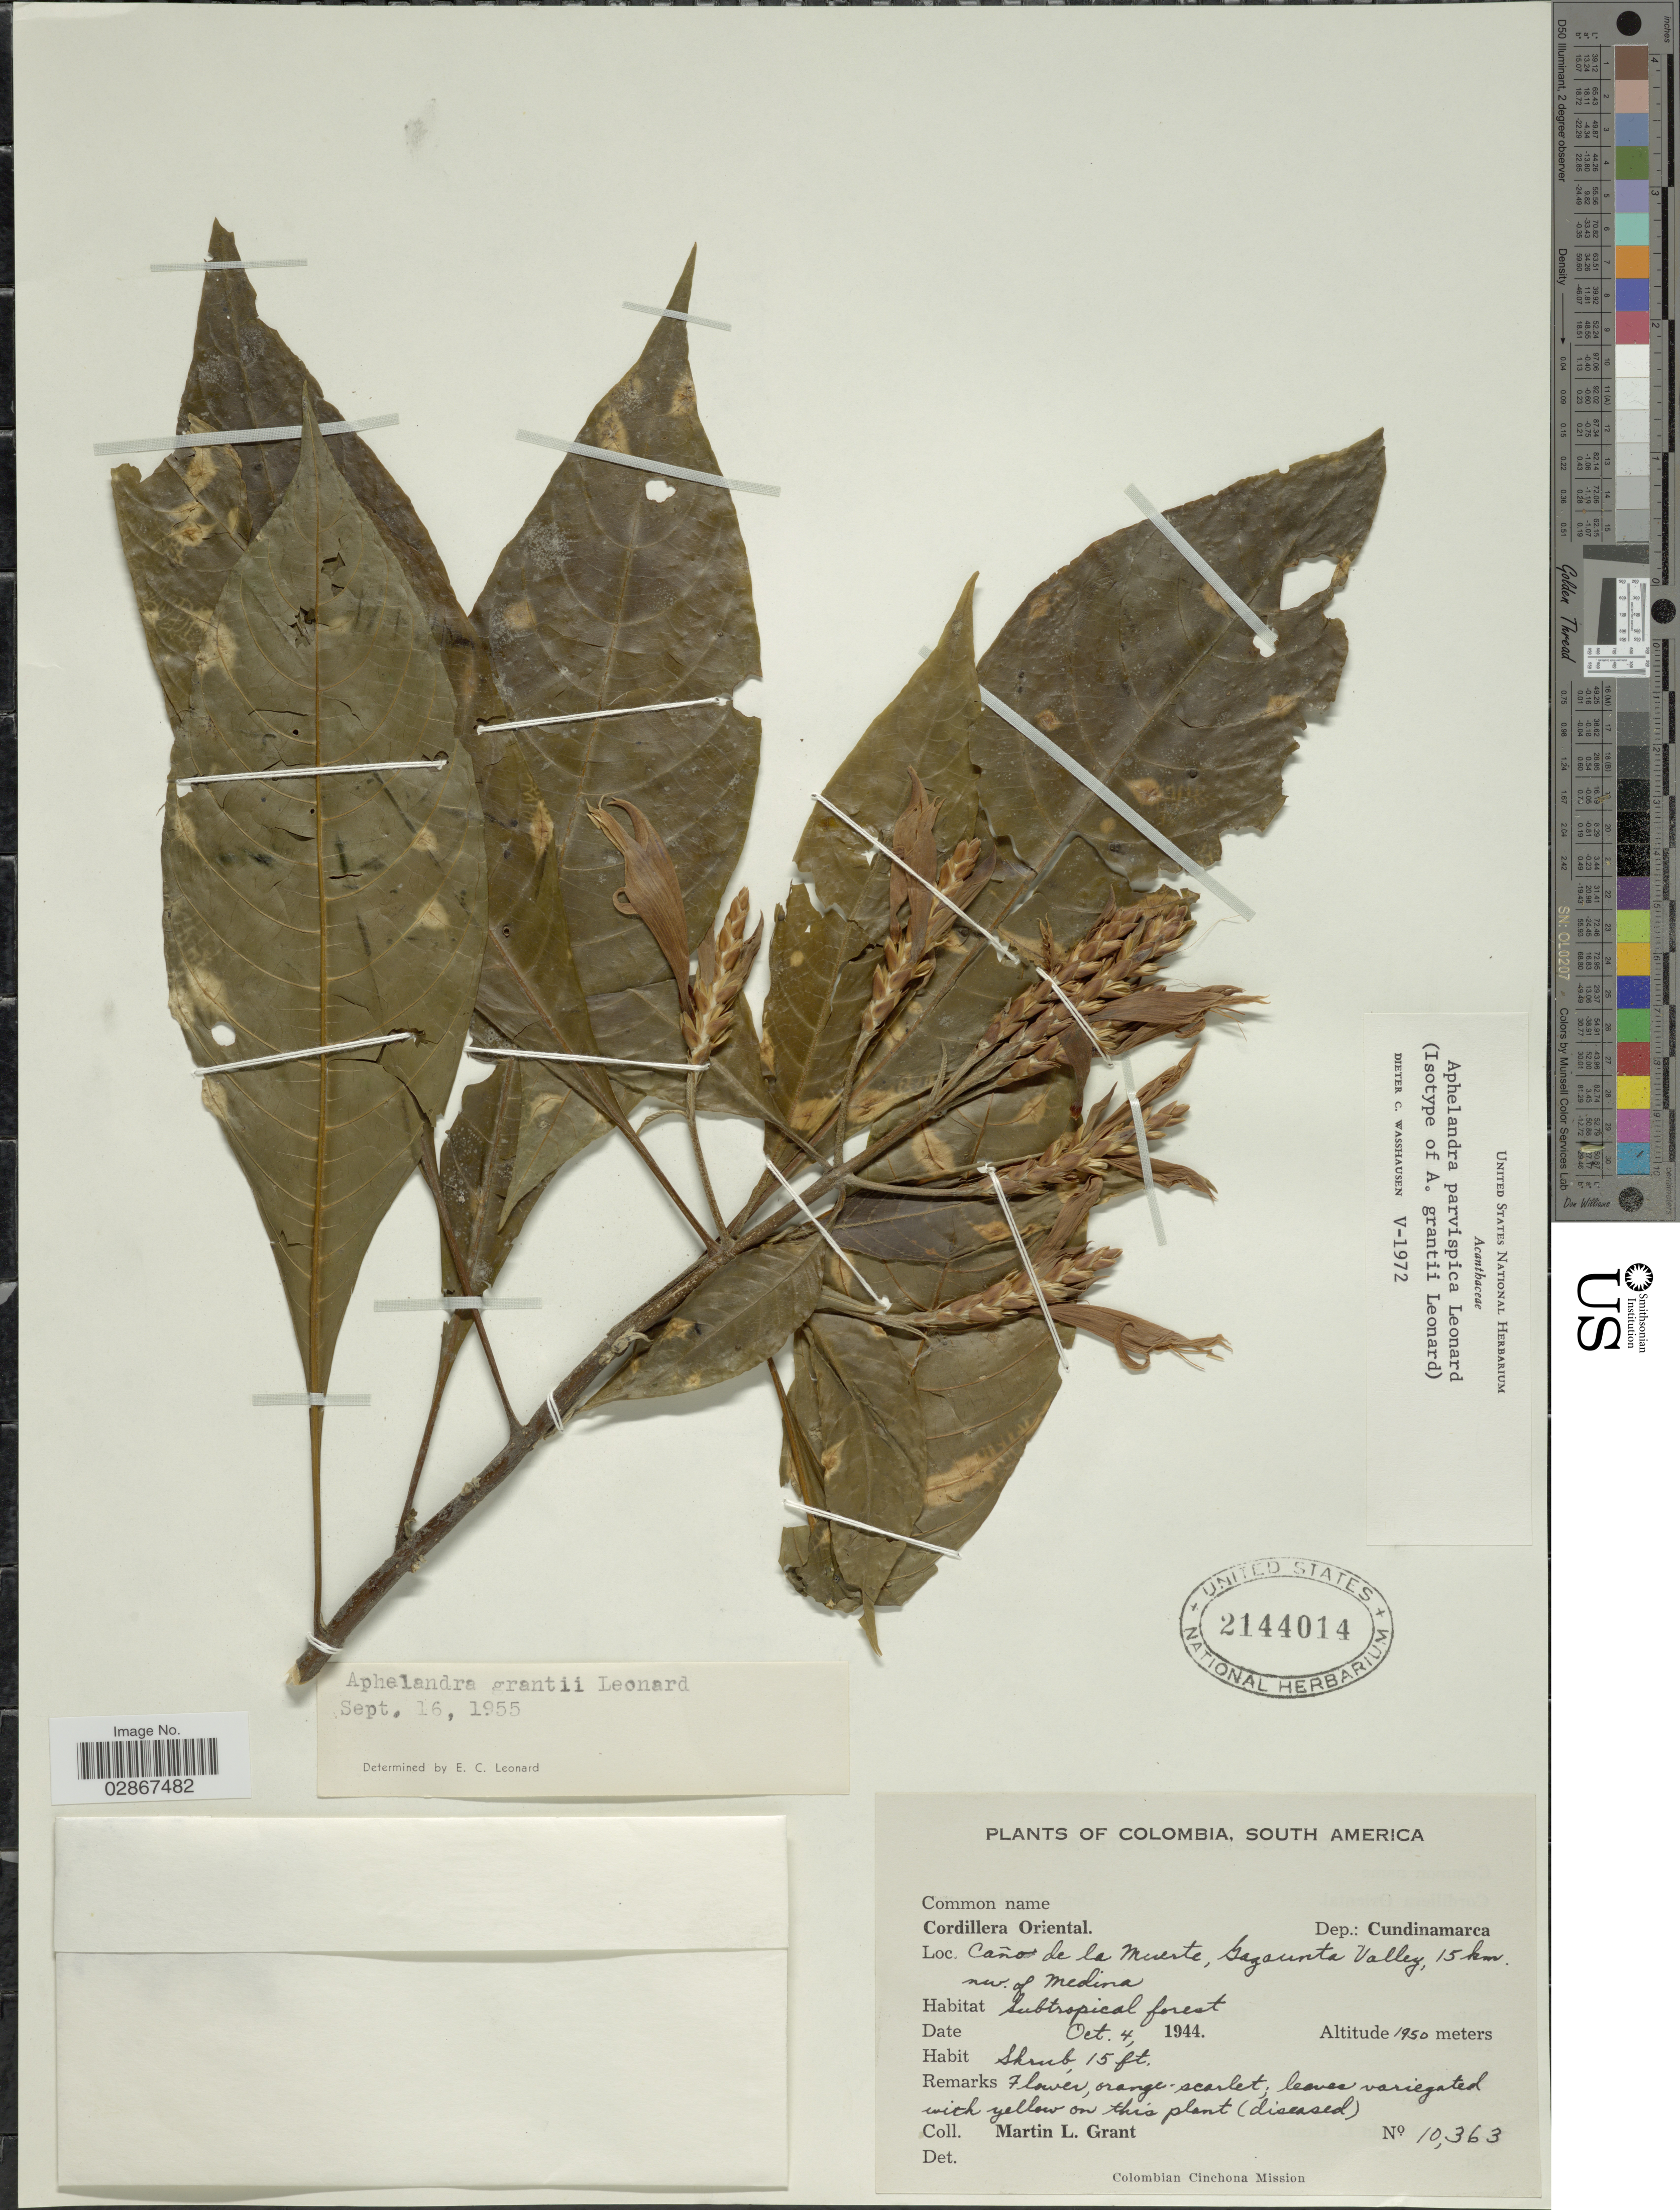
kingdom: Plantae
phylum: Tracheophyta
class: Magnoliopsida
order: Lamiales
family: Acanthaceae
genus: Aphelandra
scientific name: Aphelandra parvispica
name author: Leonard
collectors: M. L. Grant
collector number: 10363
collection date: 1944-10-14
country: Colombia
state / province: Cundinamarca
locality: Cordillera Oriental. Dep.: Cundinamarca. Caño de la Muerte, Gagaunta Valley, 15 km. nw. of Medina.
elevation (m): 1950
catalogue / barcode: US 2144014